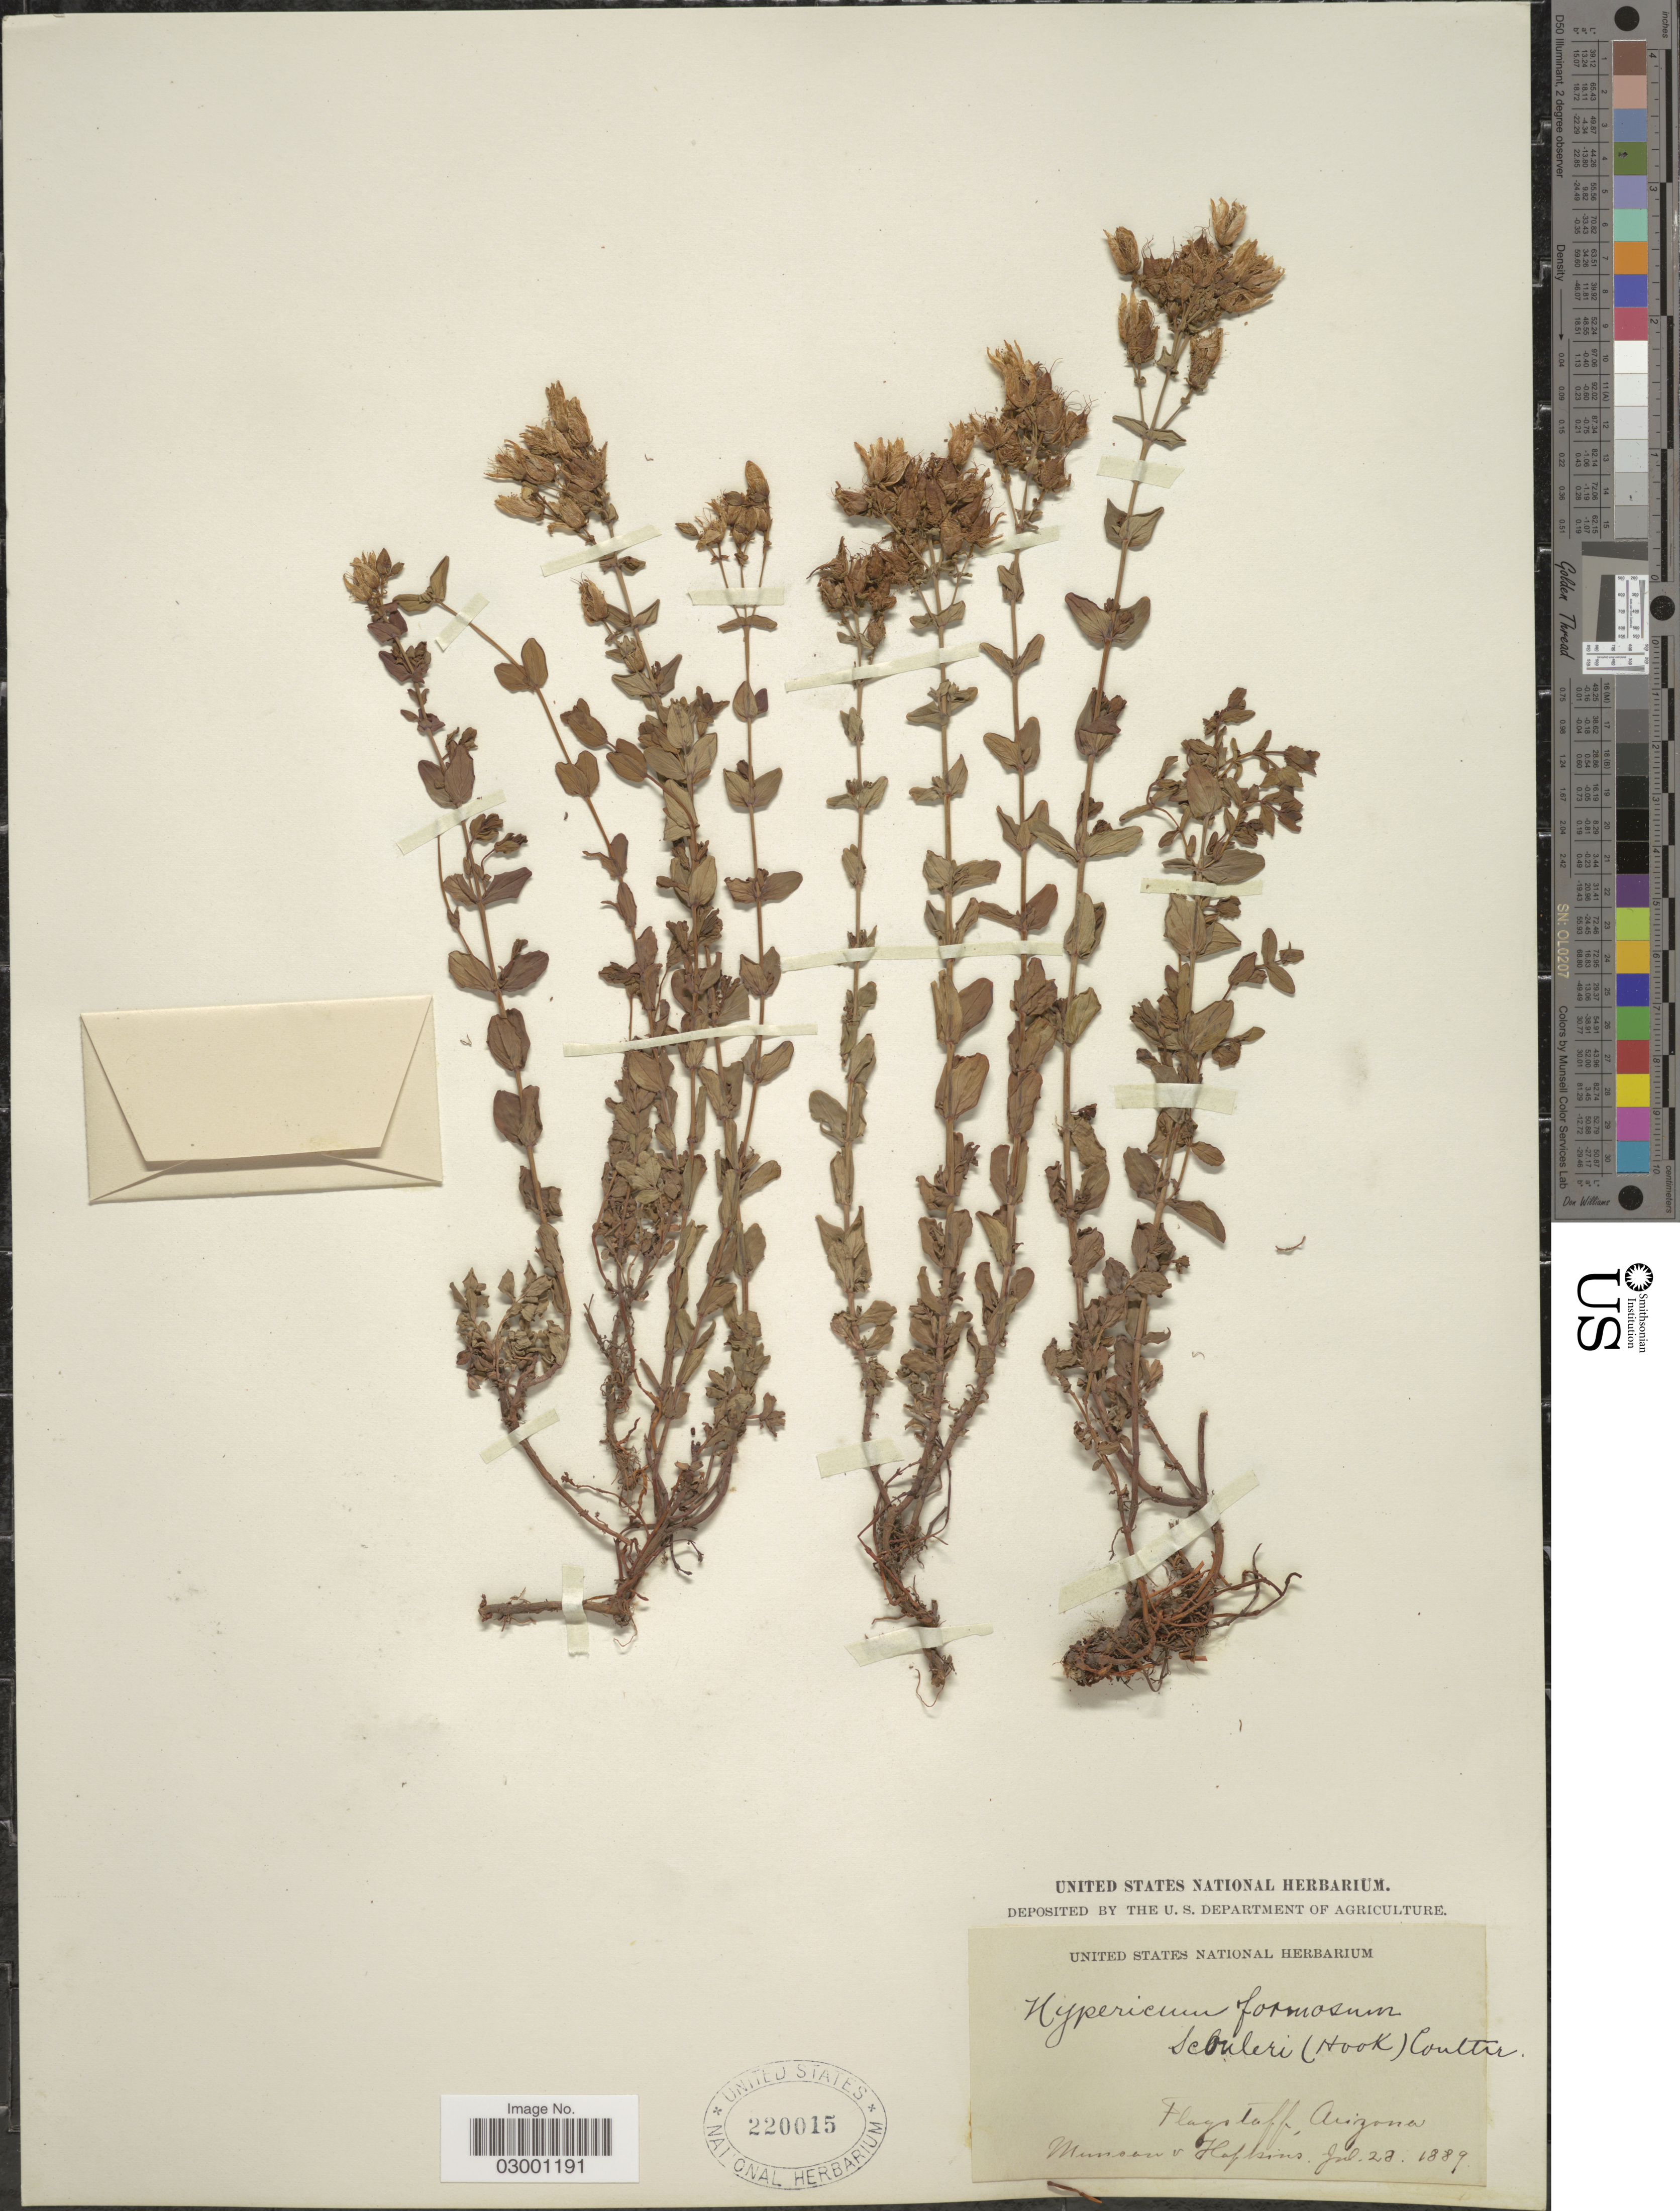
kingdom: Plantae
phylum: Tracheophyta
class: Magnoliopsida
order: Malpighiales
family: Hypericaceae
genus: Hypericum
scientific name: Hypericum formosum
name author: Kunth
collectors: -. Munson & -. Hopkins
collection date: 1889-07-23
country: United States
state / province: Arizona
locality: Flagstaff, Arizona.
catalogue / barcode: US 220015